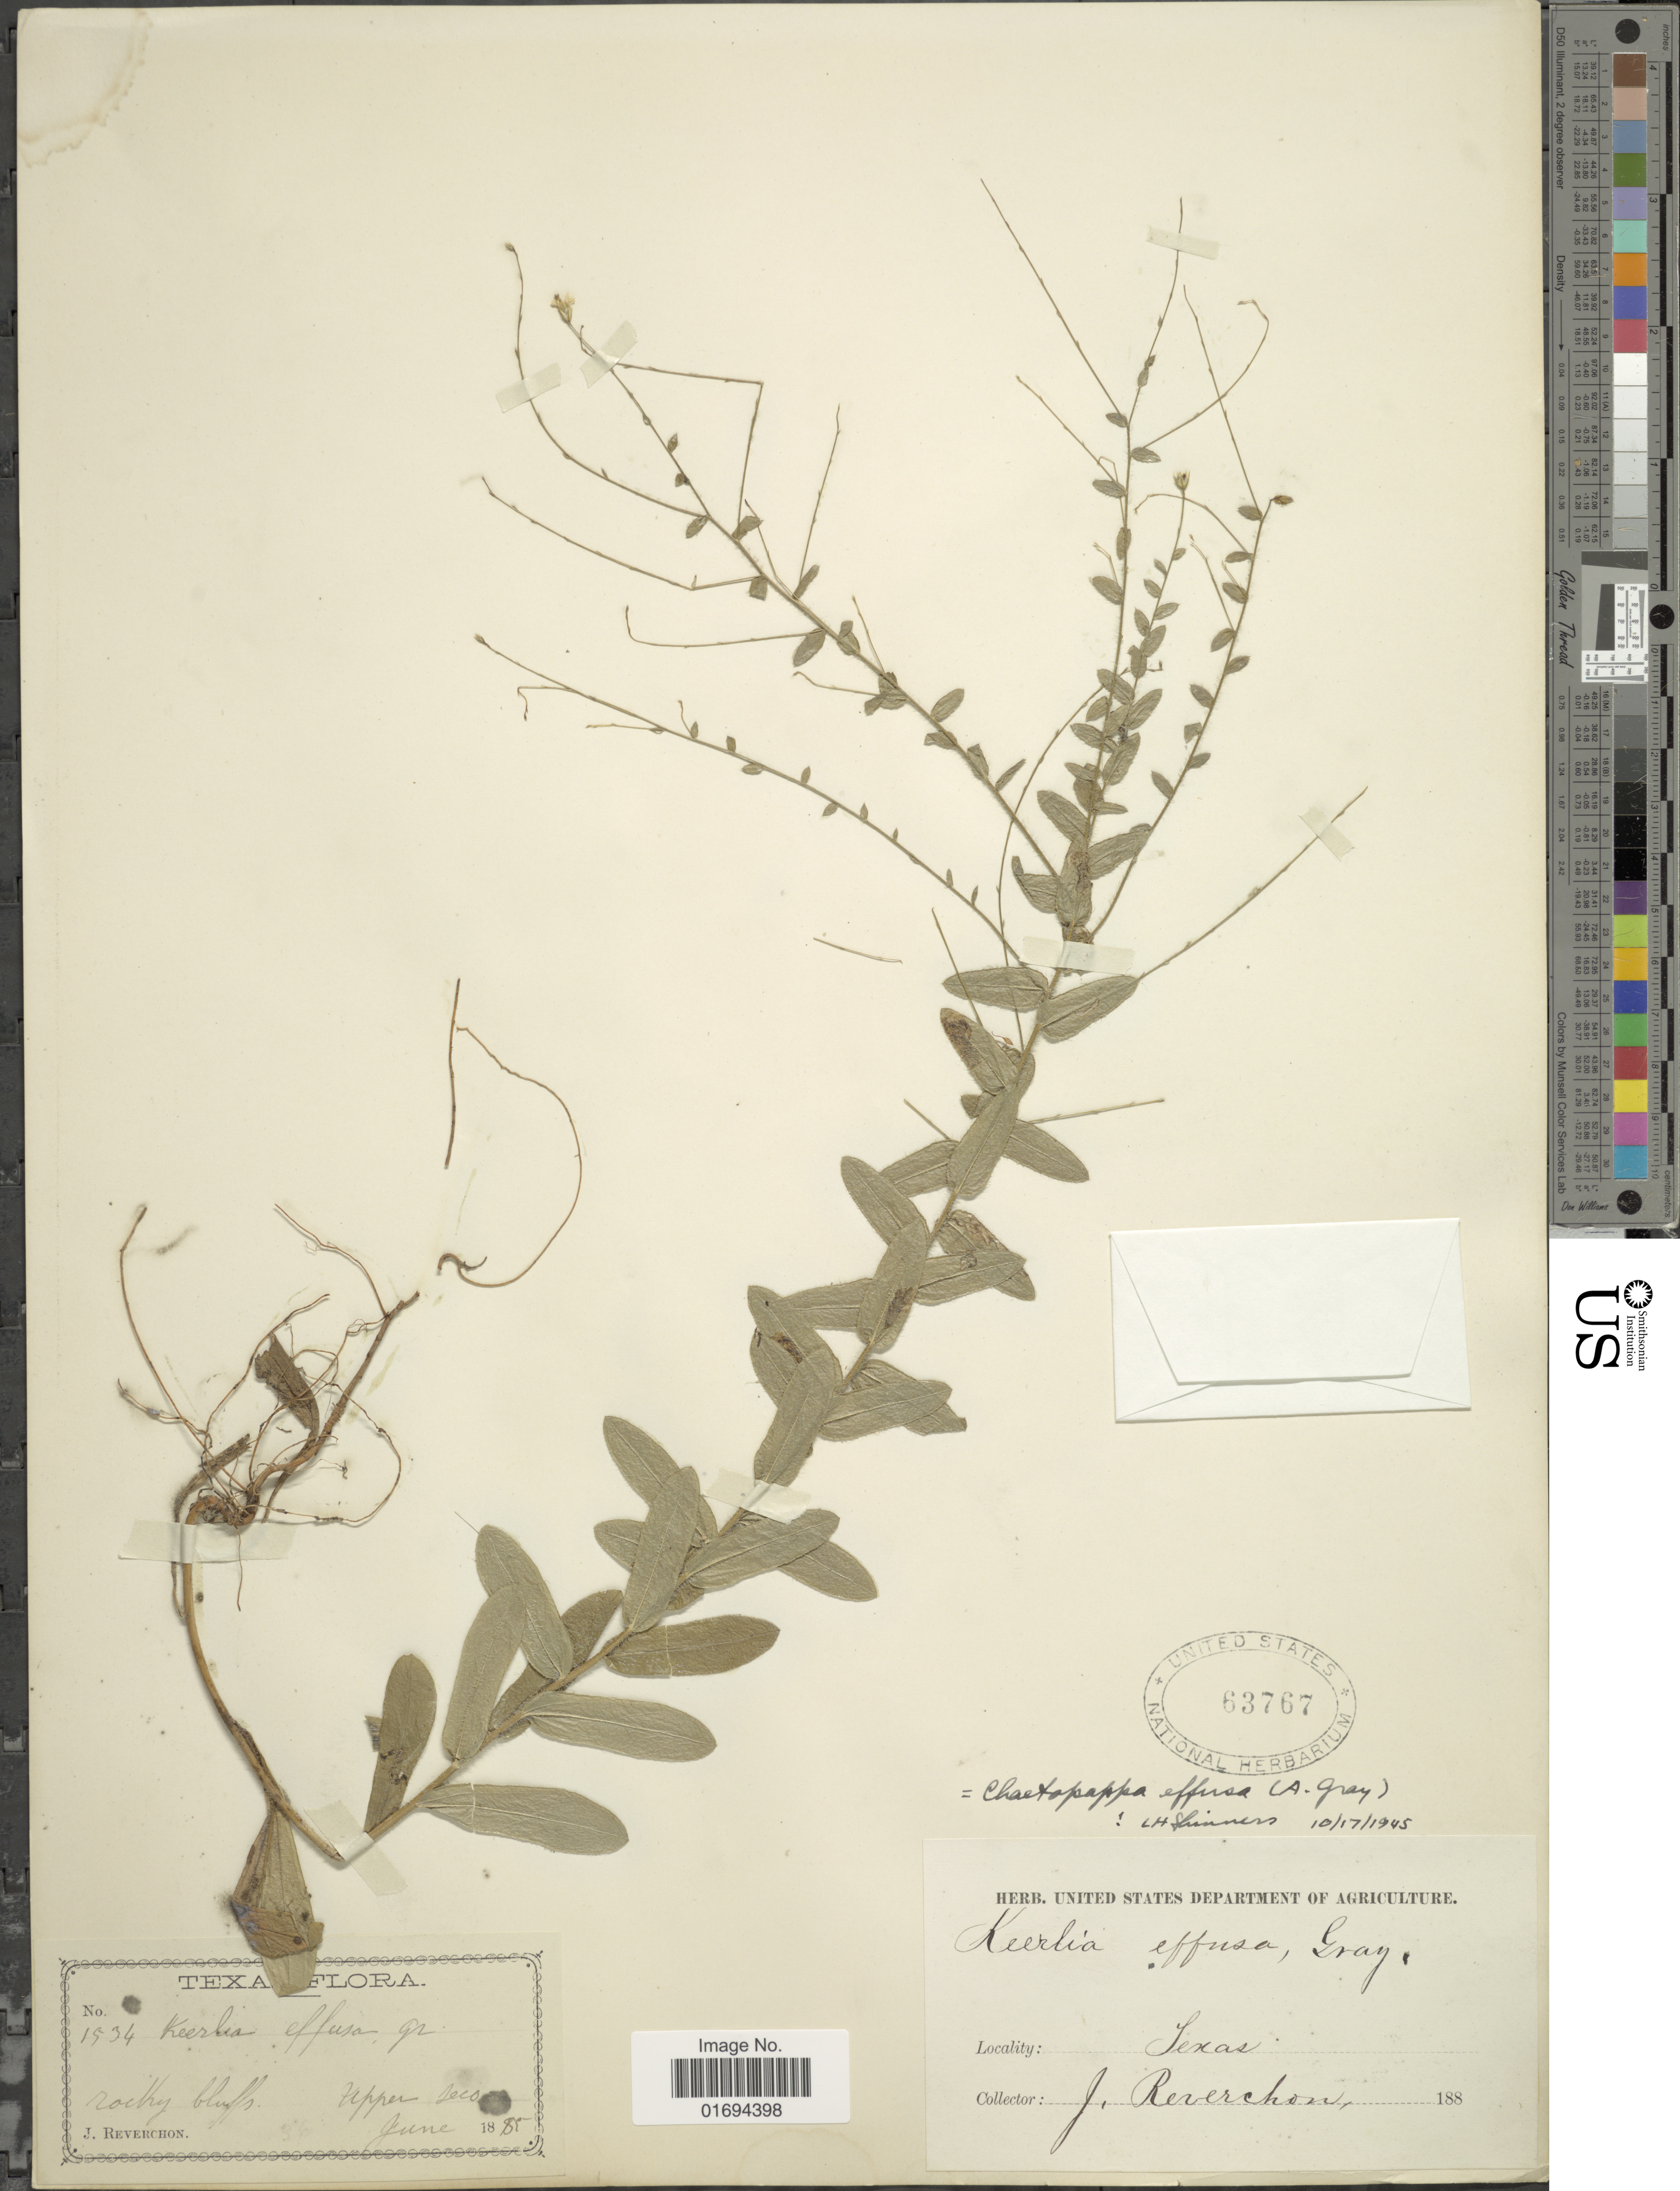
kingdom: Plantae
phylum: Tracheophyta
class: Magnoliopsida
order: Asterales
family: Asteraceae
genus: Chaetopappa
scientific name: Chaetopappa effusa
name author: (A. Gray) Shinners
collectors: J. Reverchon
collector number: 1534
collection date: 1881-06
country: United States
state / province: Texas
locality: Upper Seco (Creek)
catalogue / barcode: US 63767